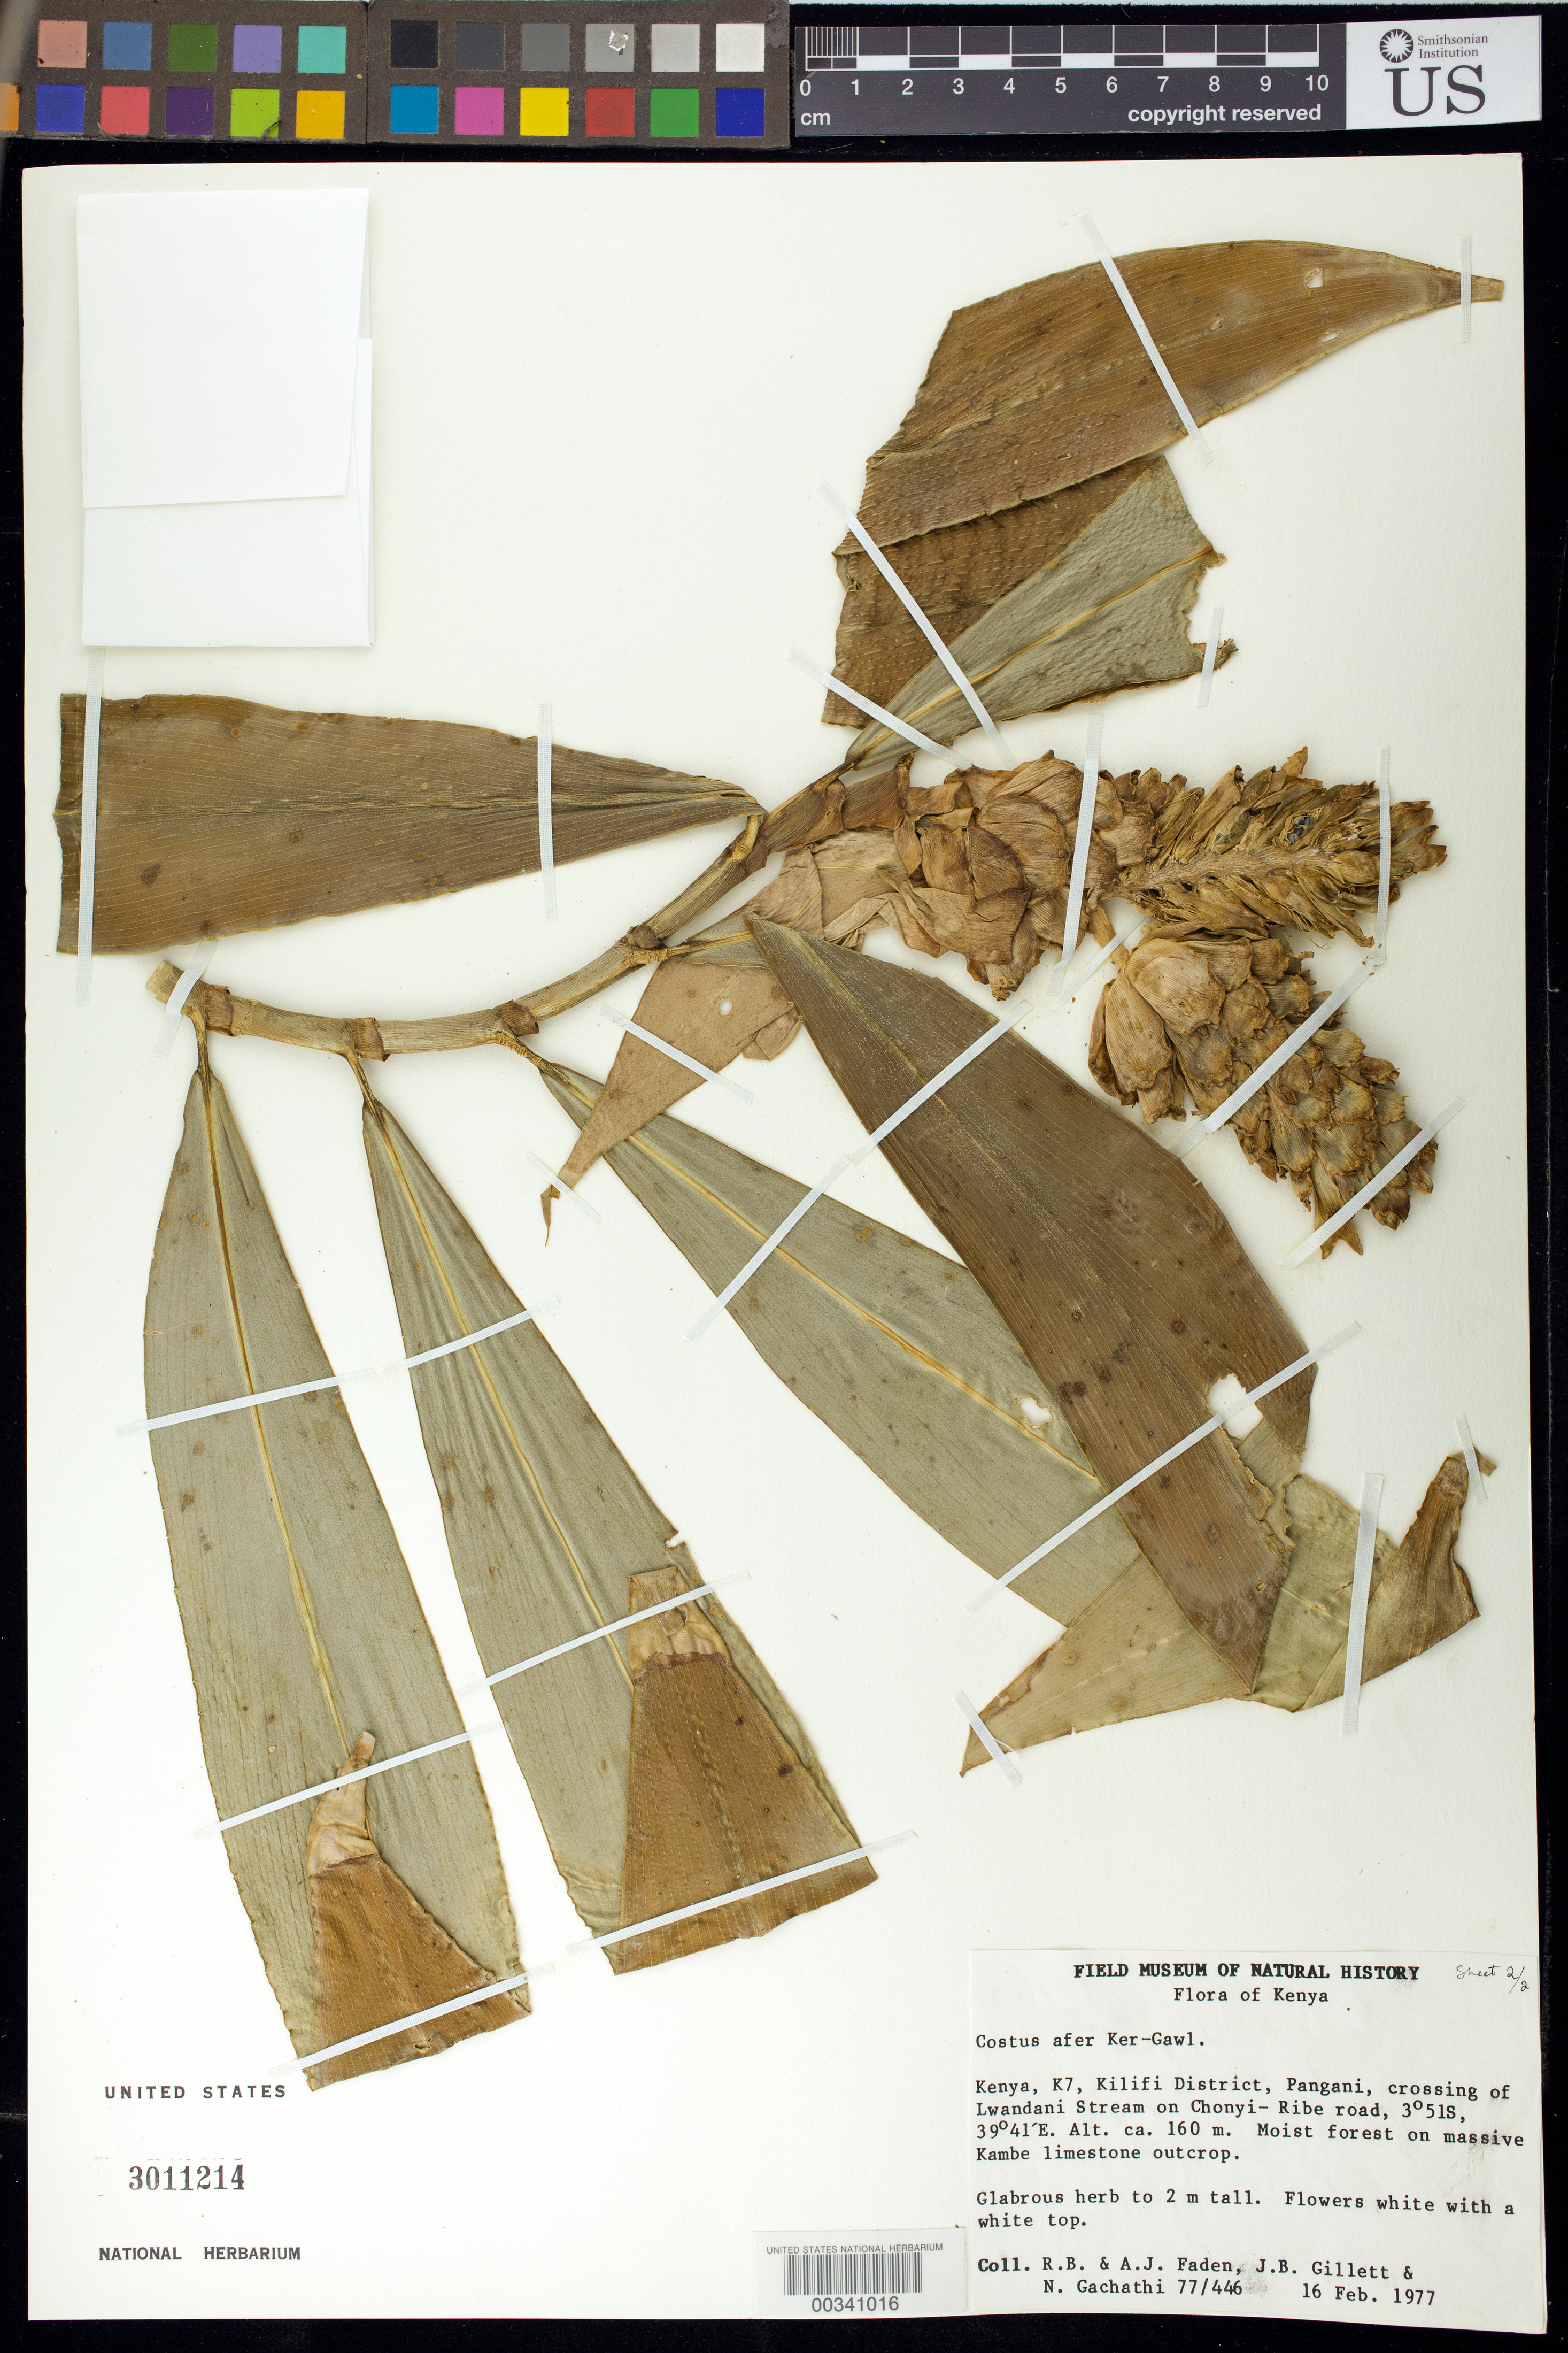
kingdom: Plantae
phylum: Tracheophyta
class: Liliopsida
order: Zingiberales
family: Costaceae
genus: Costus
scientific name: Costus afer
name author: Ker Gawl.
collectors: R. B. Faden, A. J. Faden, J. B. Gillett & N. Gachathi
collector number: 77/446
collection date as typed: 16 Feb 1977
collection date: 1977-02-16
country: Kenya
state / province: Kilifi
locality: K7, kilifi dist, pangani, crossing of lwandani stream on chonyi-ribe road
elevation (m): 160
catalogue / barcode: US 3011214